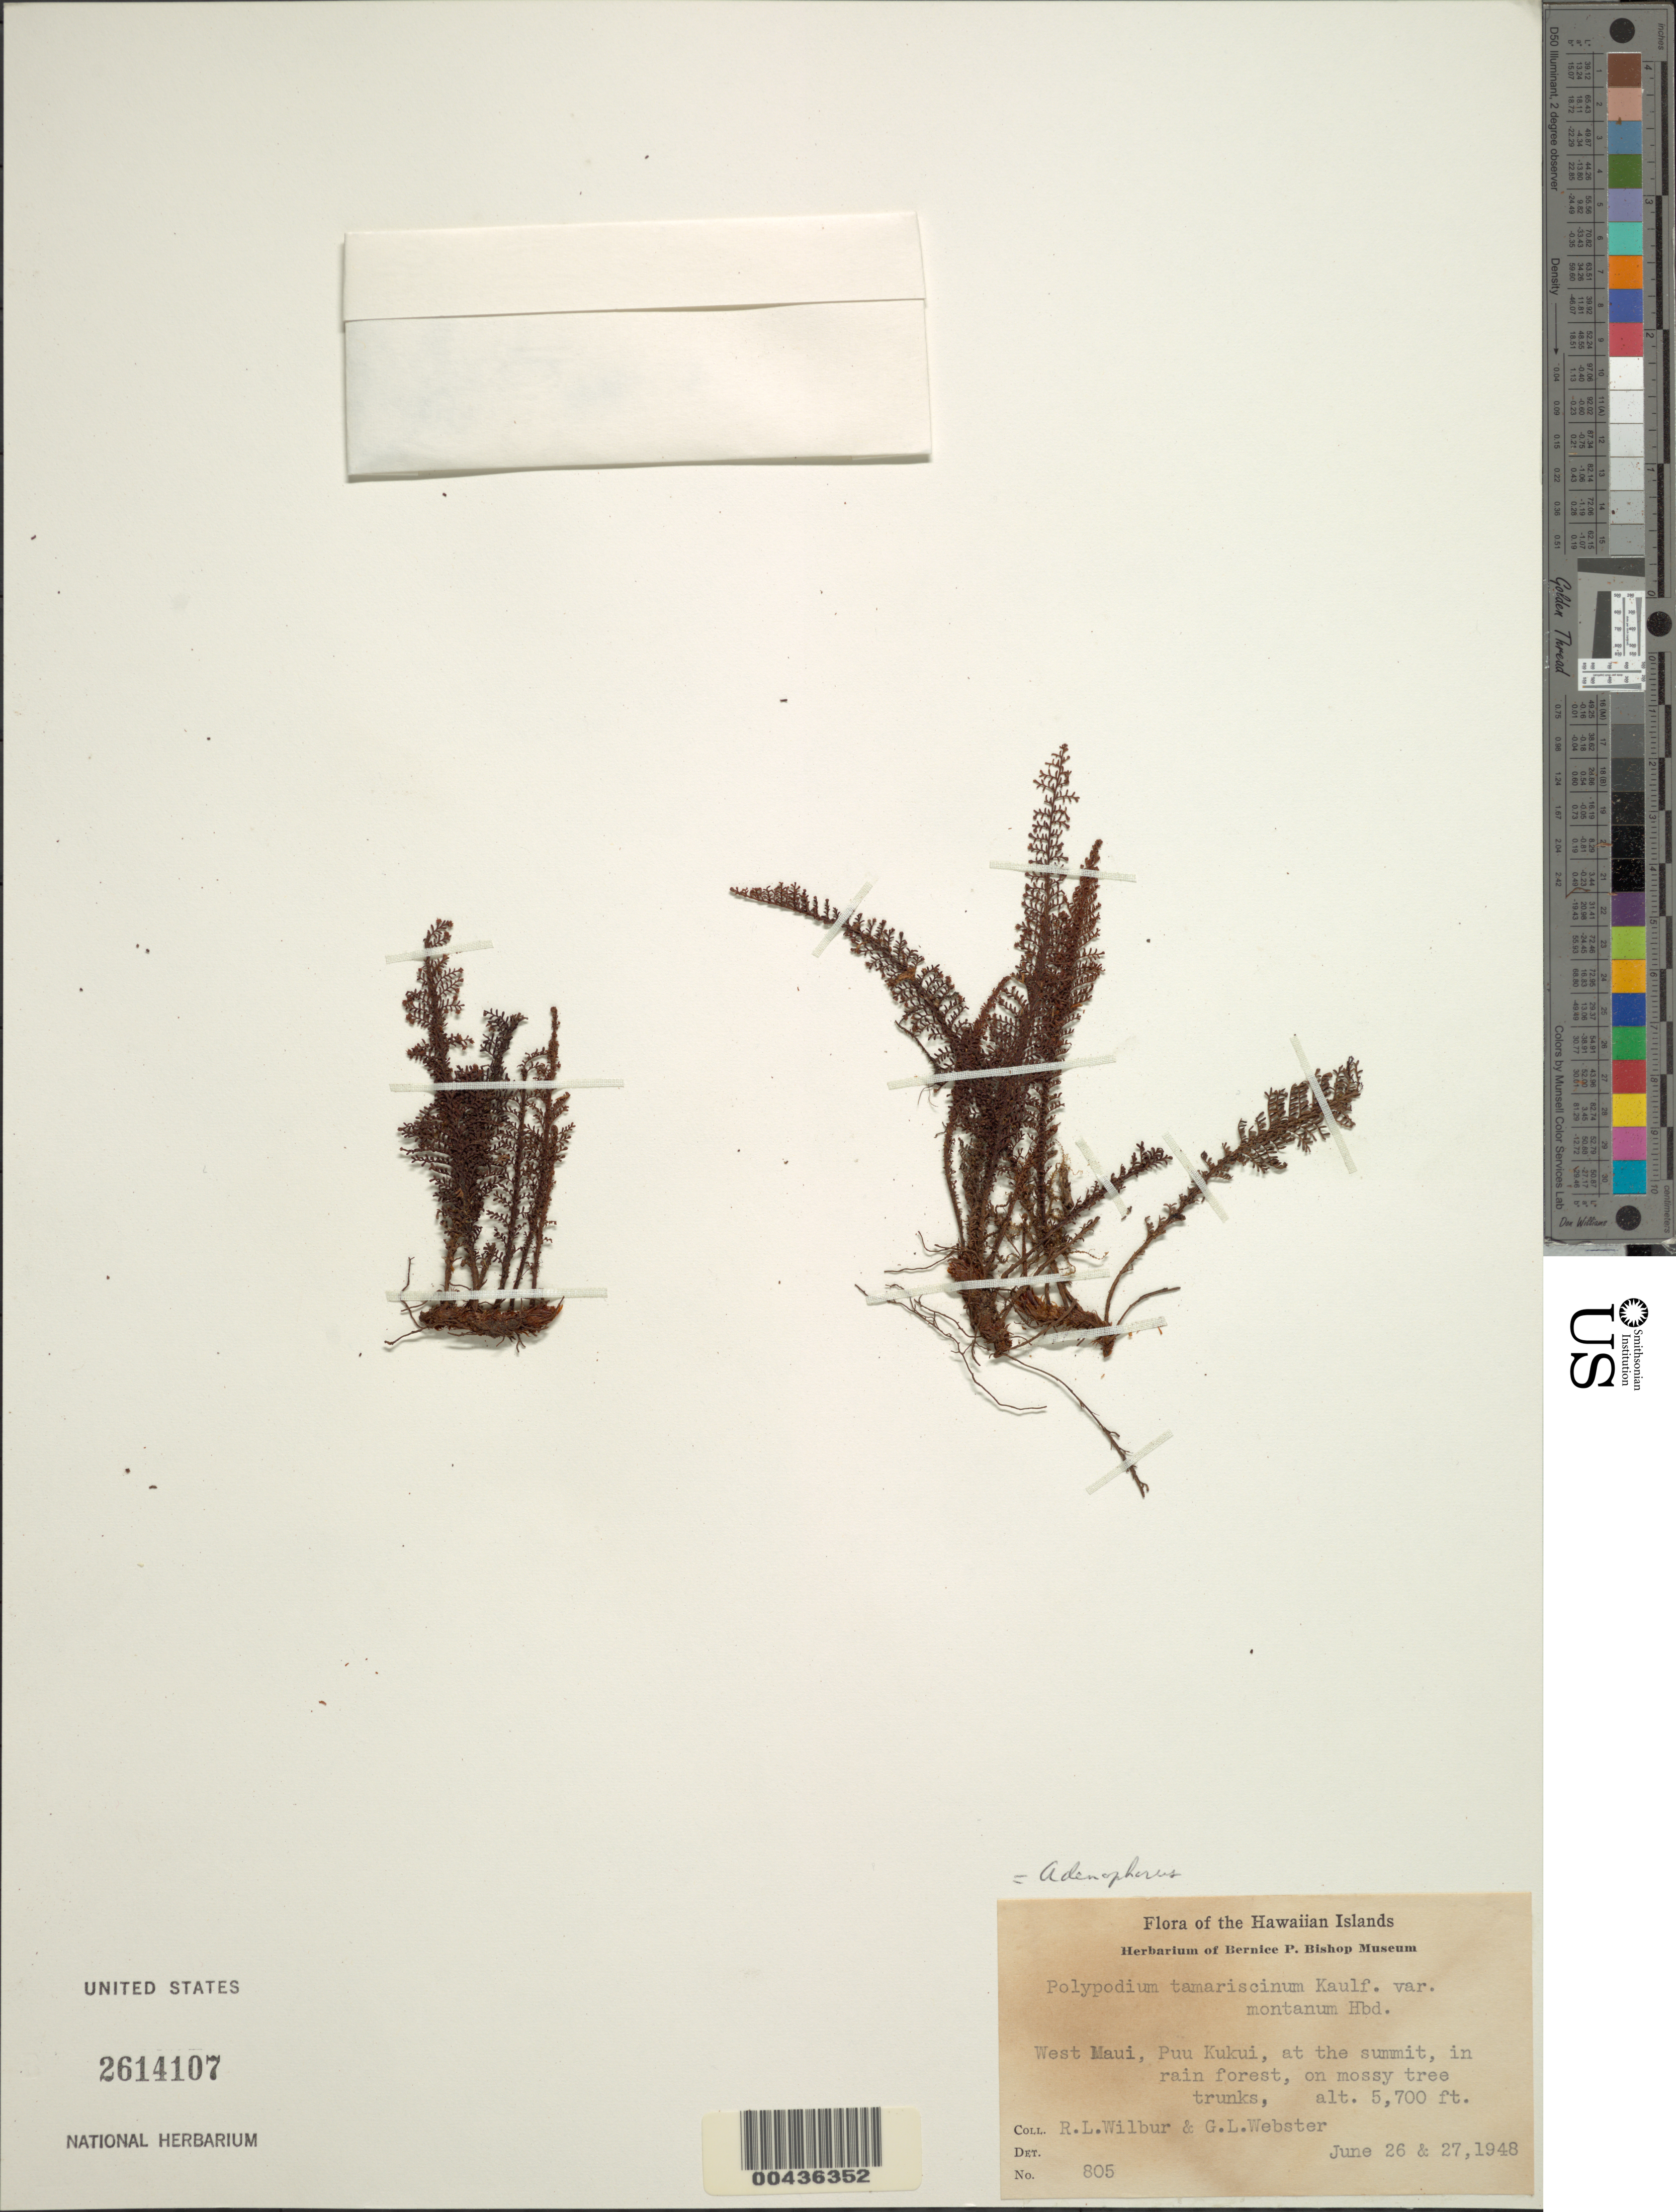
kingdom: Plantae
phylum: Tracheophyta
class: Polypodiopsida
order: Polypodiales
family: Polypodiaceae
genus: Adenophorus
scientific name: Adenophorus tamariscinus var. montanus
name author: (Hillebr.) L.E. Bishop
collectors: R. L. Wilbur & G. L. Webster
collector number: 805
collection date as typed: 26 Jun 1948 and 27 Jun 1948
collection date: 1948-06-26,1948-06-27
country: United States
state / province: Hawaii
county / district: Maui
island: Maui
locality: W Maui, Puu Kukui, at the summit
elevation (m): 1737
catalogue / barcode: US 2614107